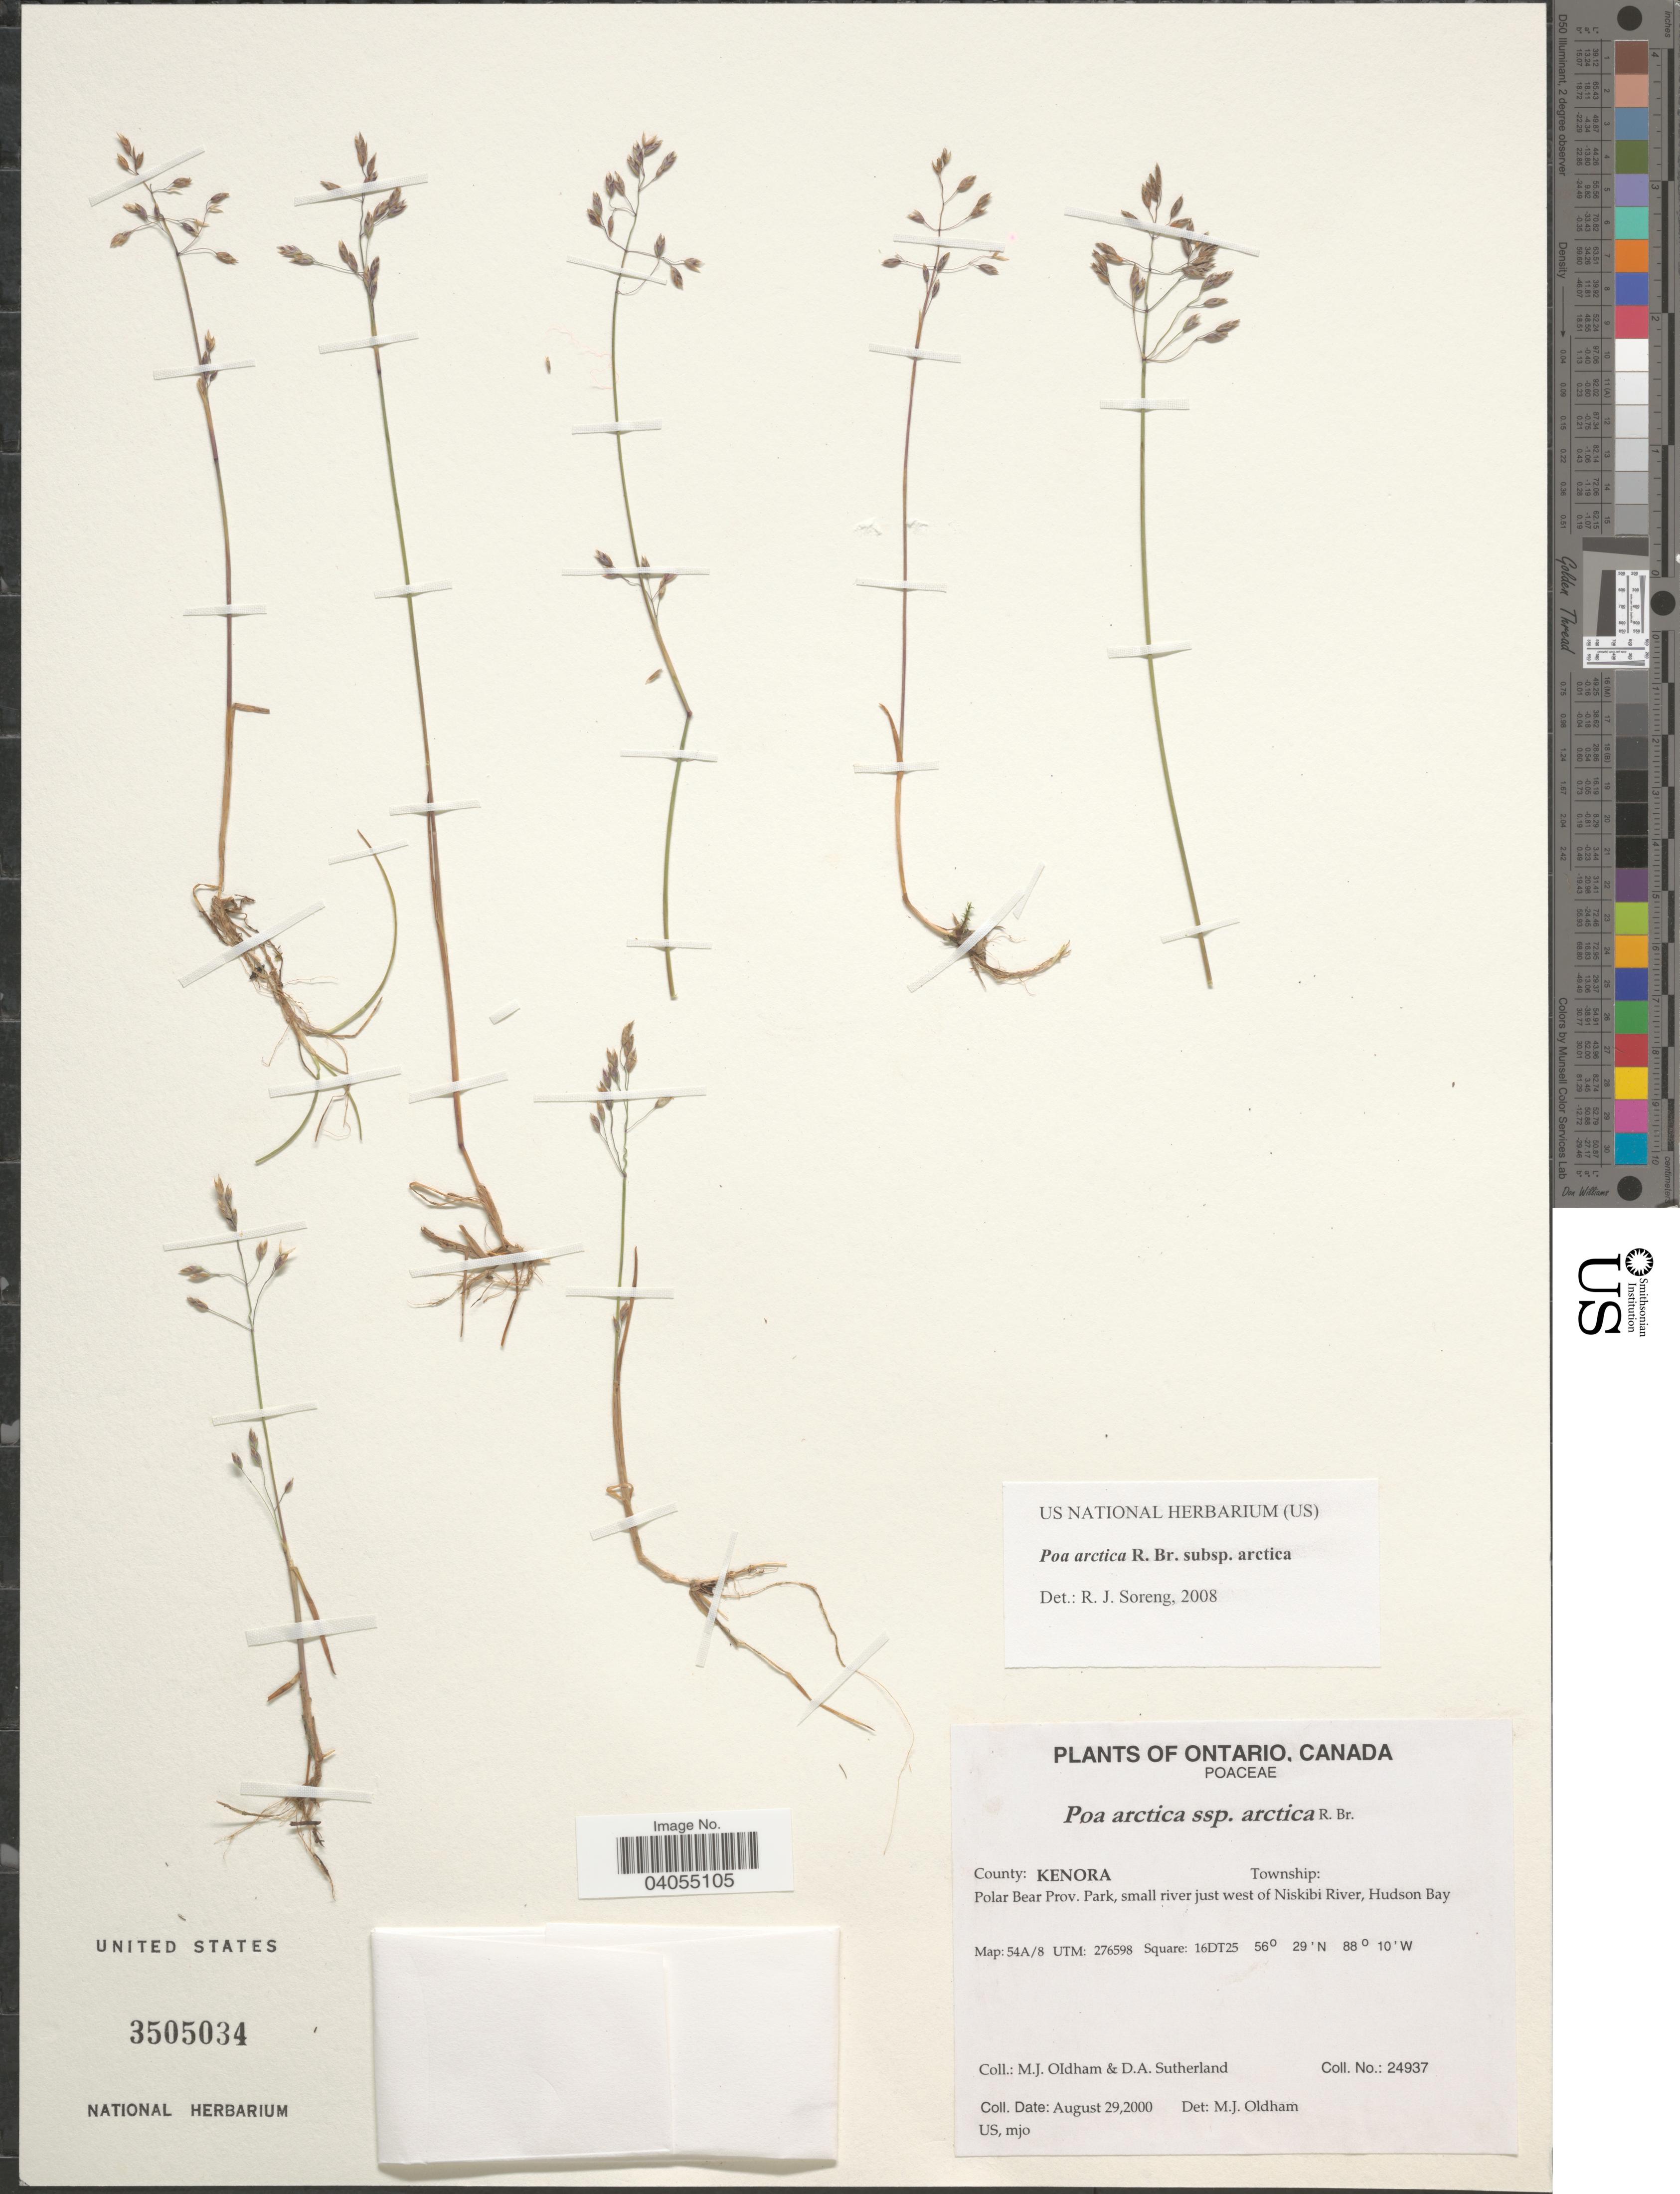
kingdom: Plantae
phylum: Tracheophyta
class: Liliopsida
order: Poales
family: Poaceae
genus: Poa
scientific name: Poa arctica subsp. arctica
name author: R. Br.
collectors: M. Oldham & D. Sutherland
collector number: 24937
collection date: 2000-08-29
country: Canada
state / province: Ontario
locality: County: Kenora. Polar Bear Prov. Park, small river just west of Niskibi River, Hudson Bay. Map: 54A/8. UTM: 276598. Square: 16DT25.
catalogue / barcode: US 3505034